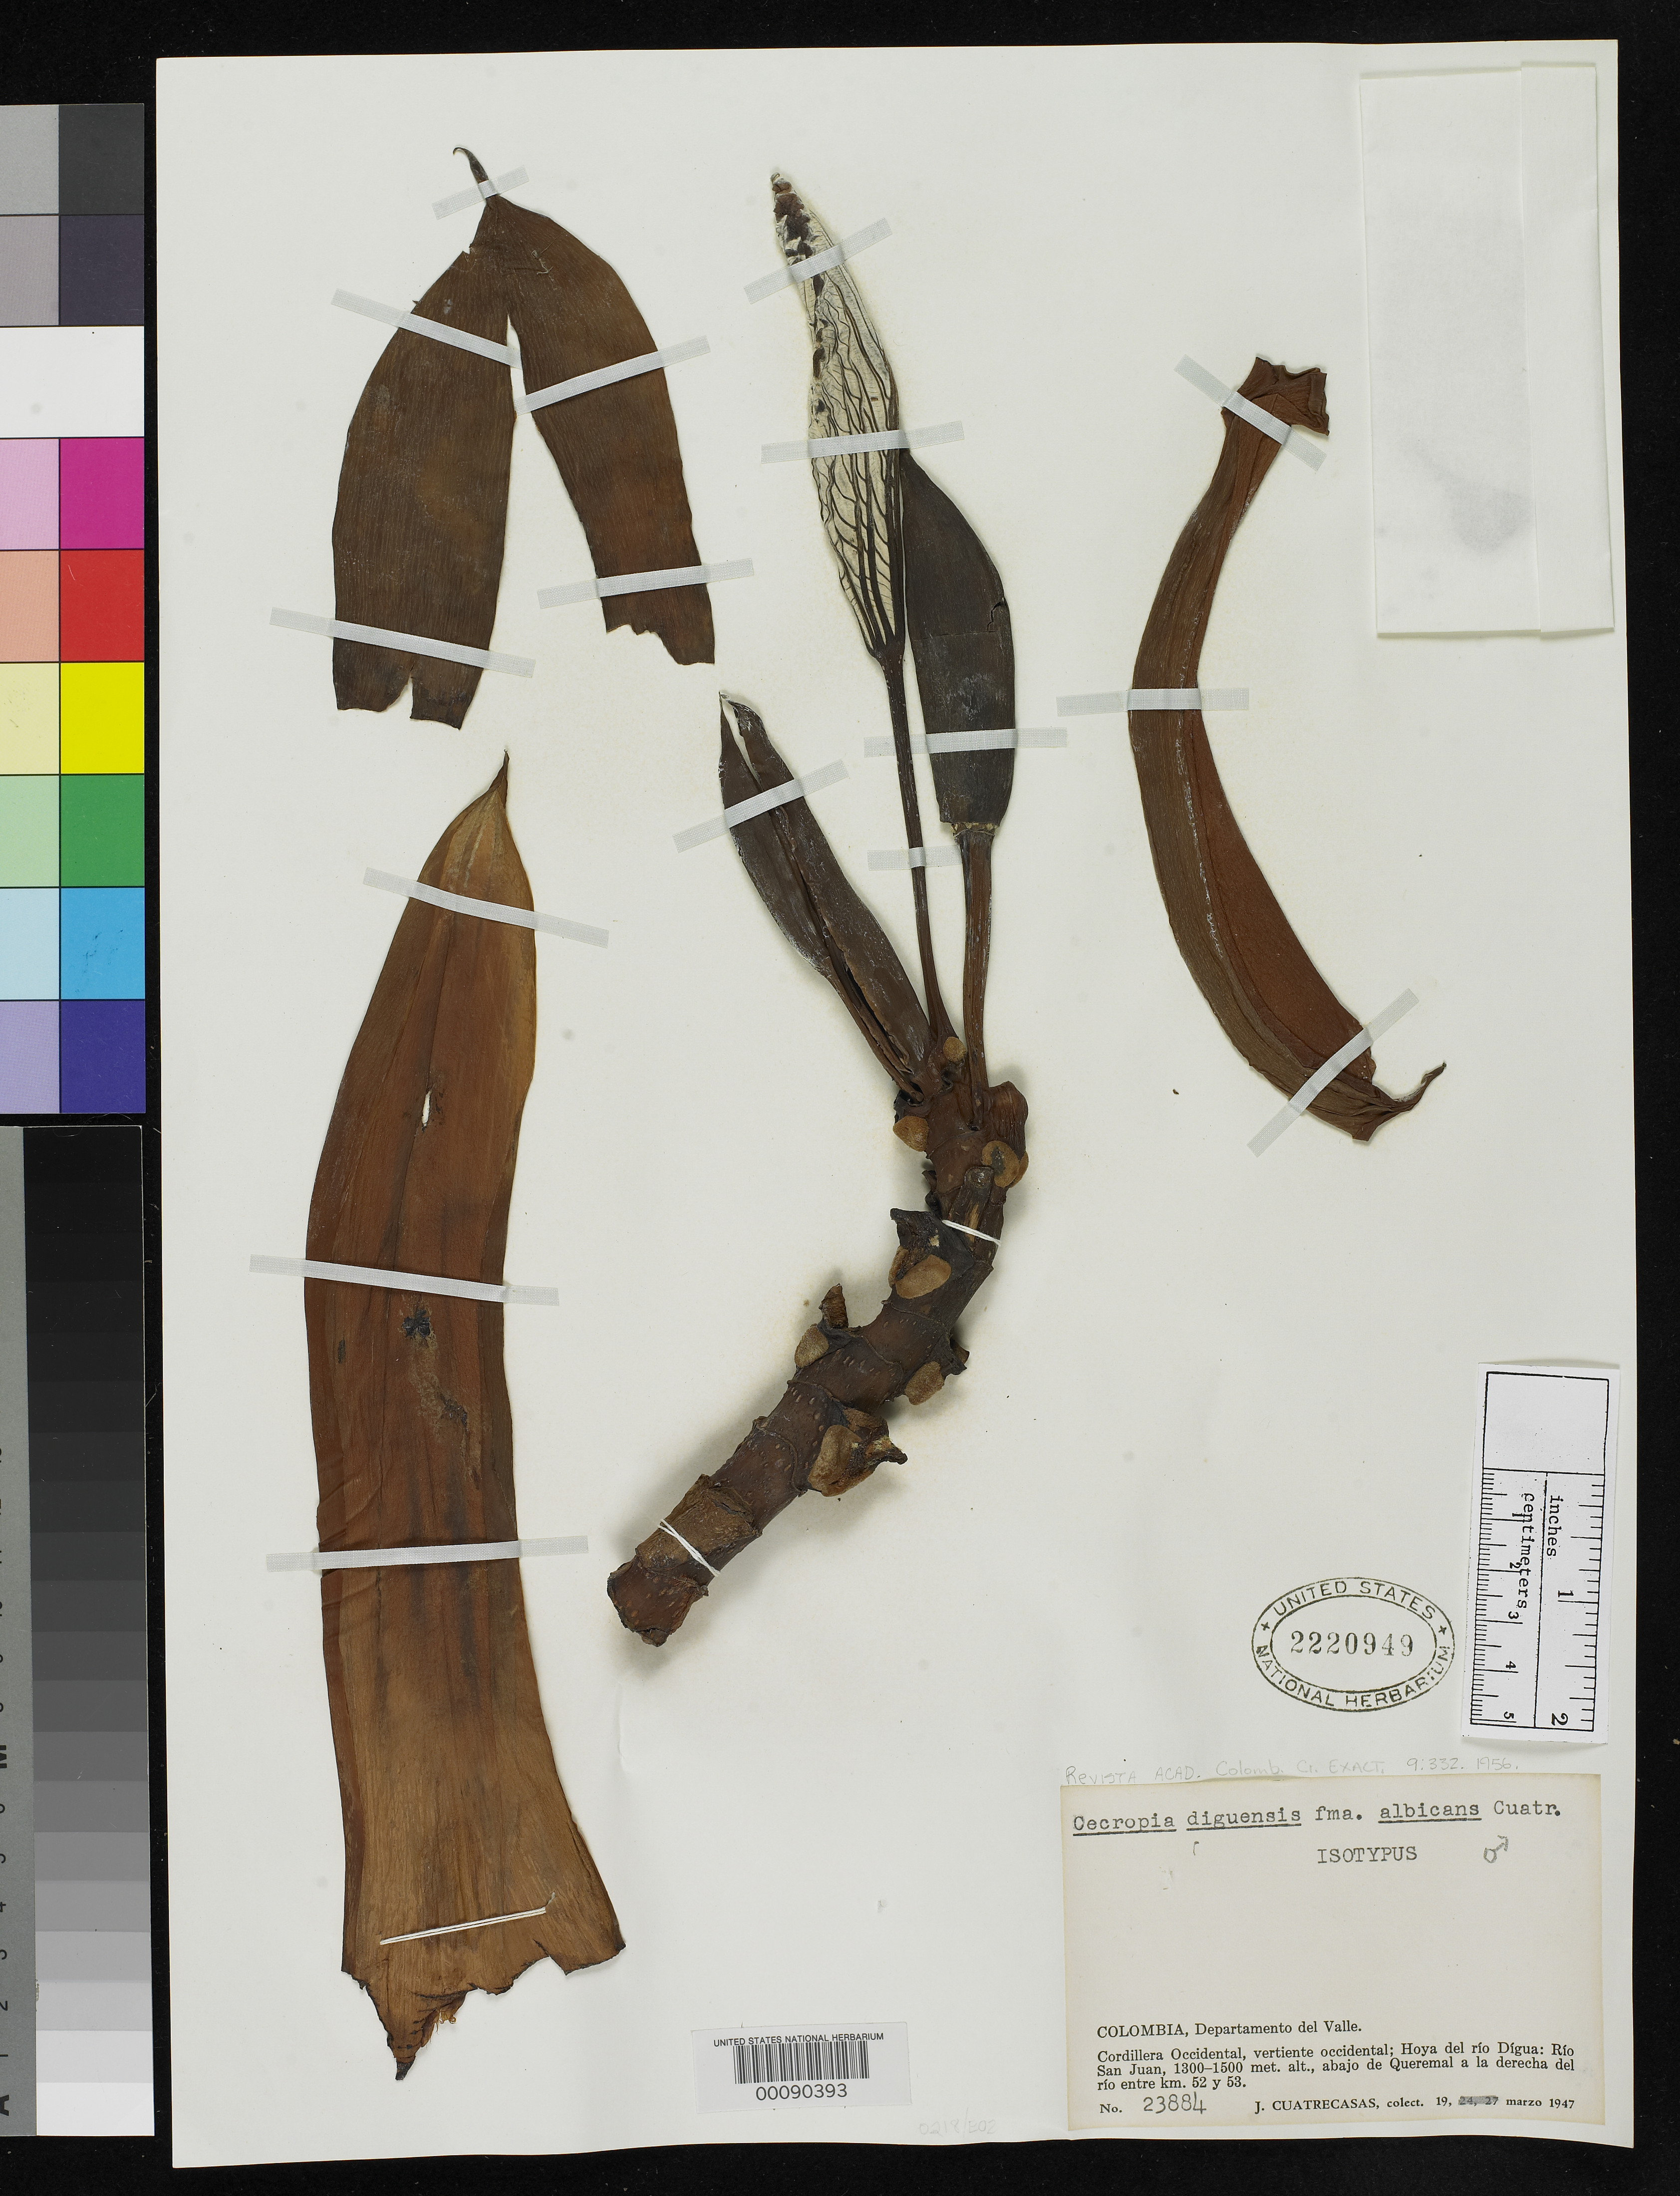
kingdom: Plantae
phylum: Tracheophyta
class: Magnoliopsida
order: Rosales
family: Urticaceae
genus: Cecropia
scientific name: Cecropia diguensis f. albicans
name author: Cuatrec.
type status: Isotype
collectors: J. Cuatrecasas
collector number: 23884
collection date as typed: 19 Mar 1947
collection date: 1947-03-19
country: Colombia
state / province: Valle del Cauca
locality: Cordillera Occidental, W slopes, Hoya de Rio Digua, Rio San Juan, below Queremal, along the right side of the River, between km 52 and 53.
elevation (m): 1300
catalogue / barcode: US 2220949